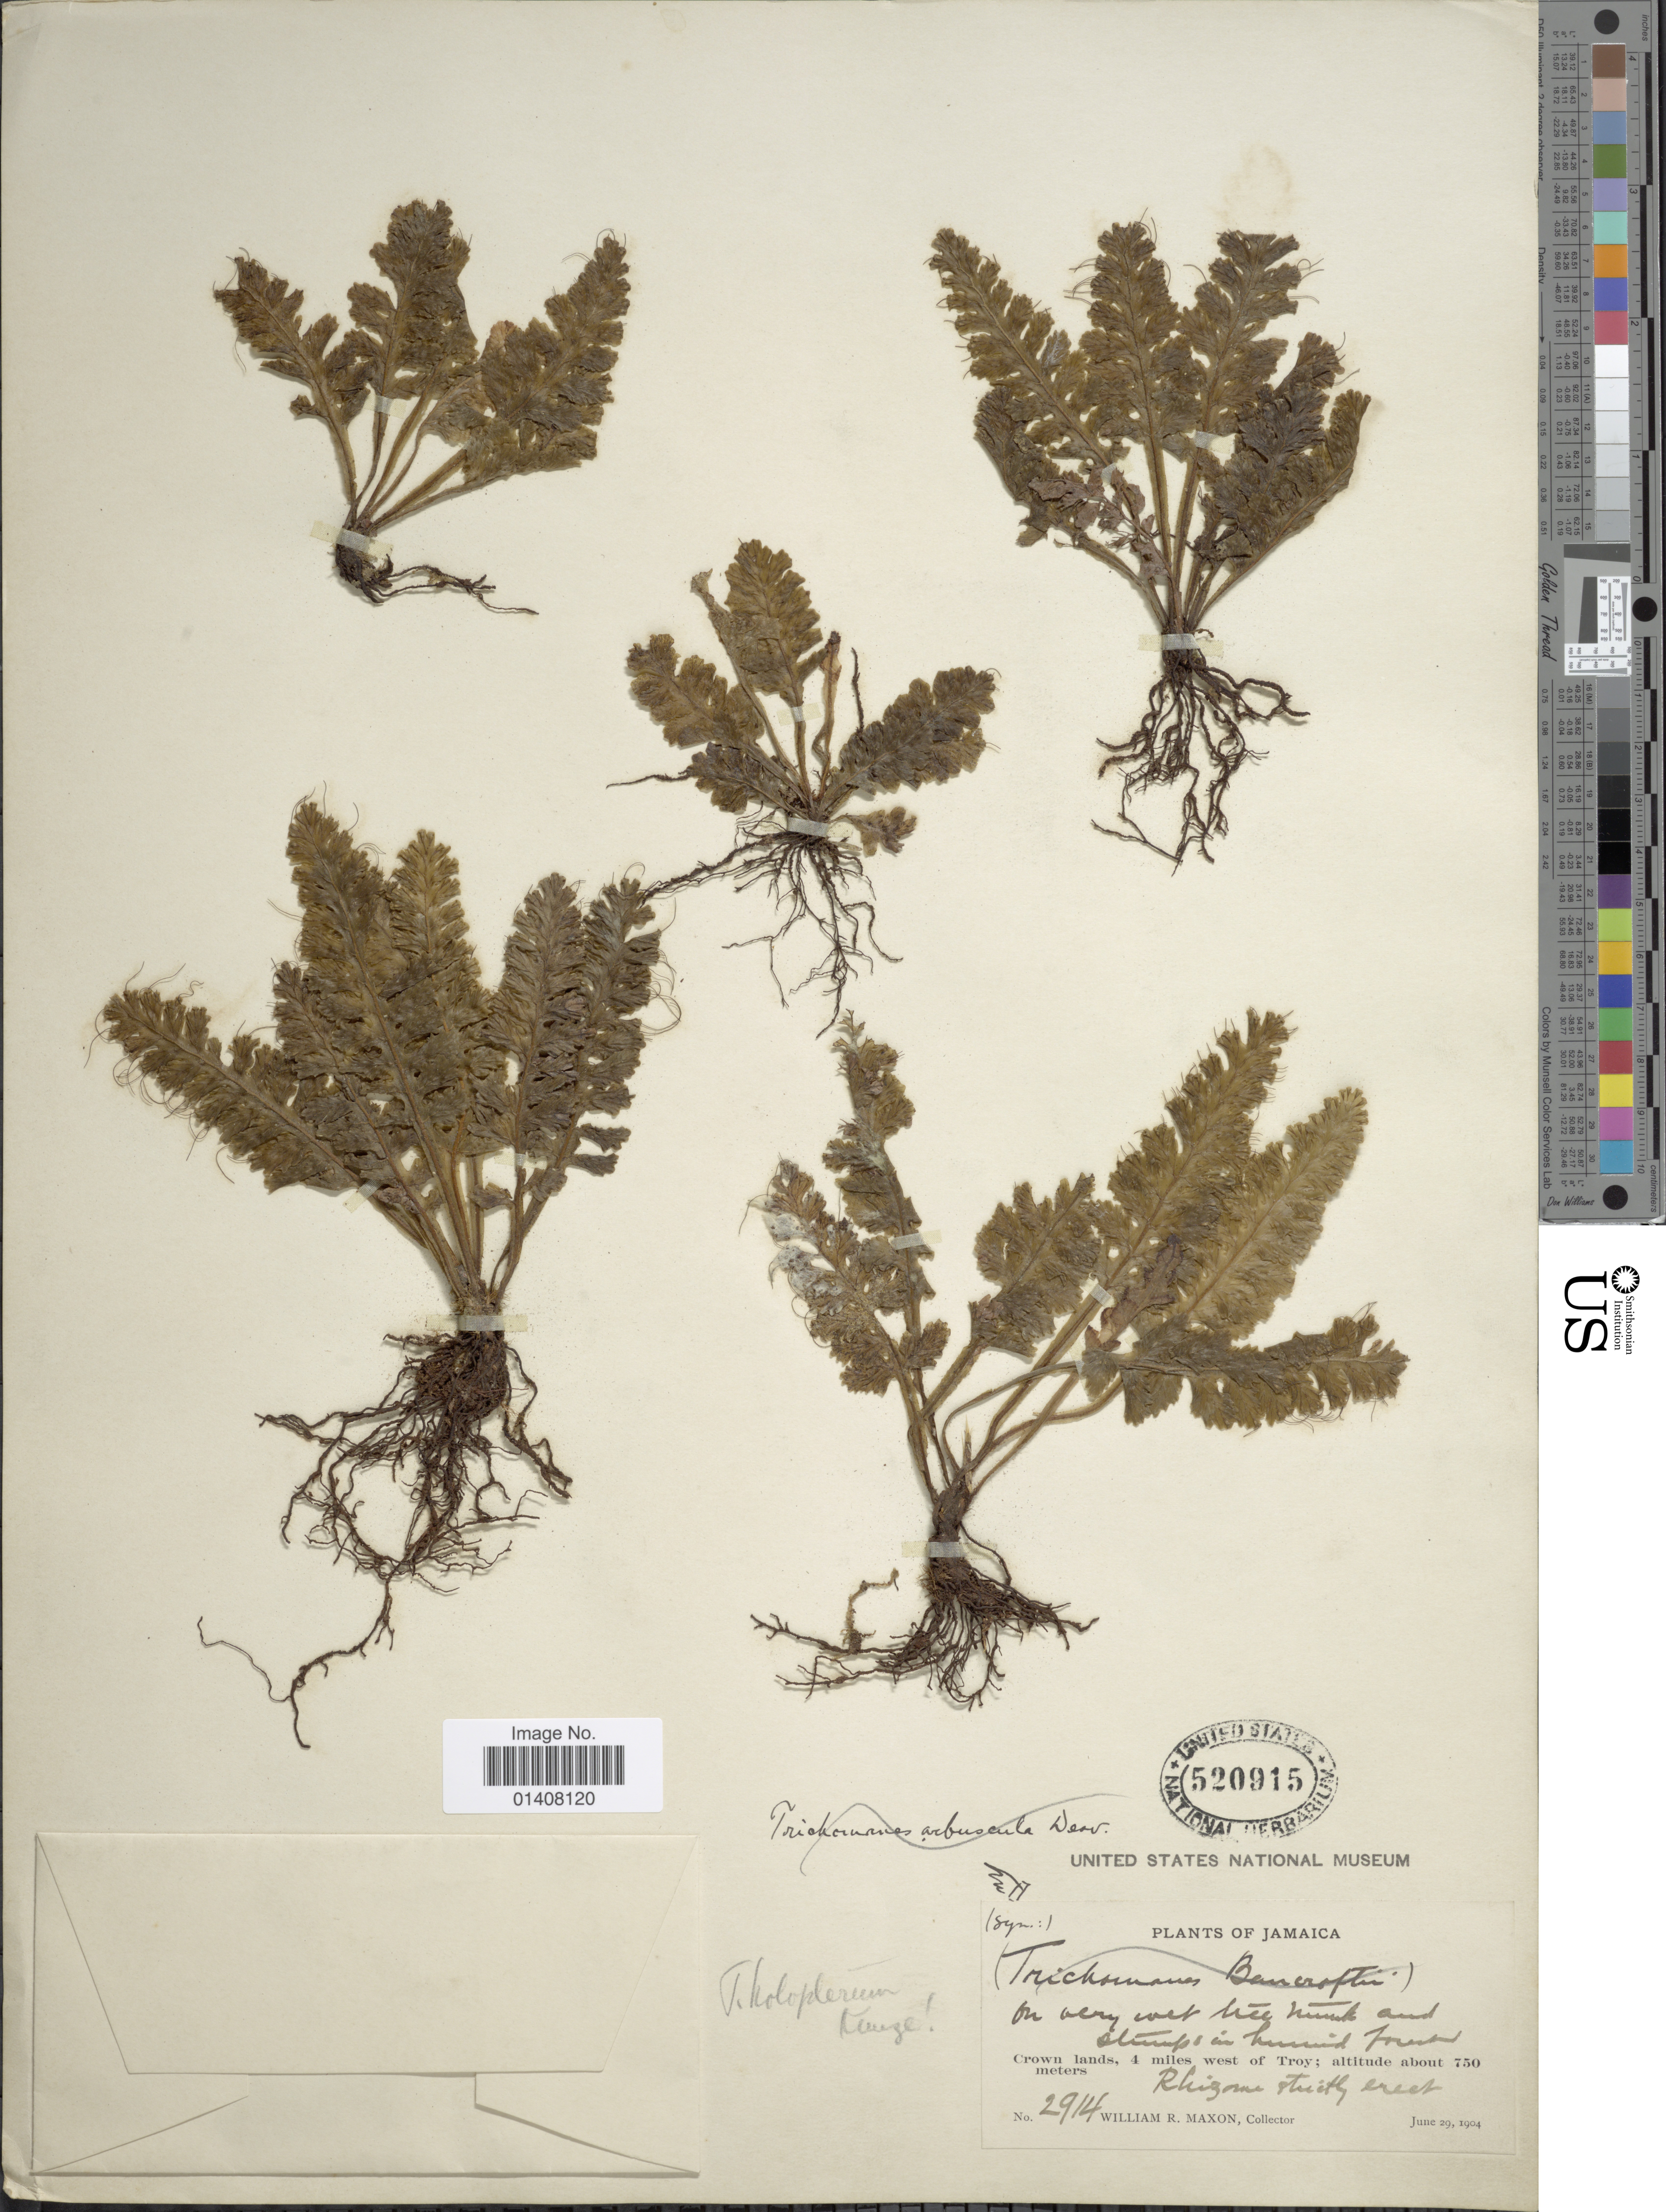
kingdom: Plantae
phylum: Tracheophyta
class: Polypodiopsida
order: Hymenophyllales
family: Hymenophyllaceae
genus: Trichomanes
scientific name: Trichomanes holopterum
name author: Kunze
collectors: W. R. Maxon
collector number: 2914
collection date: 1904-06-29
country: Jamaica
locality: Crown lands, 4miles west of Troy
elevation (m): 750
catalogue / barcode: US 520915